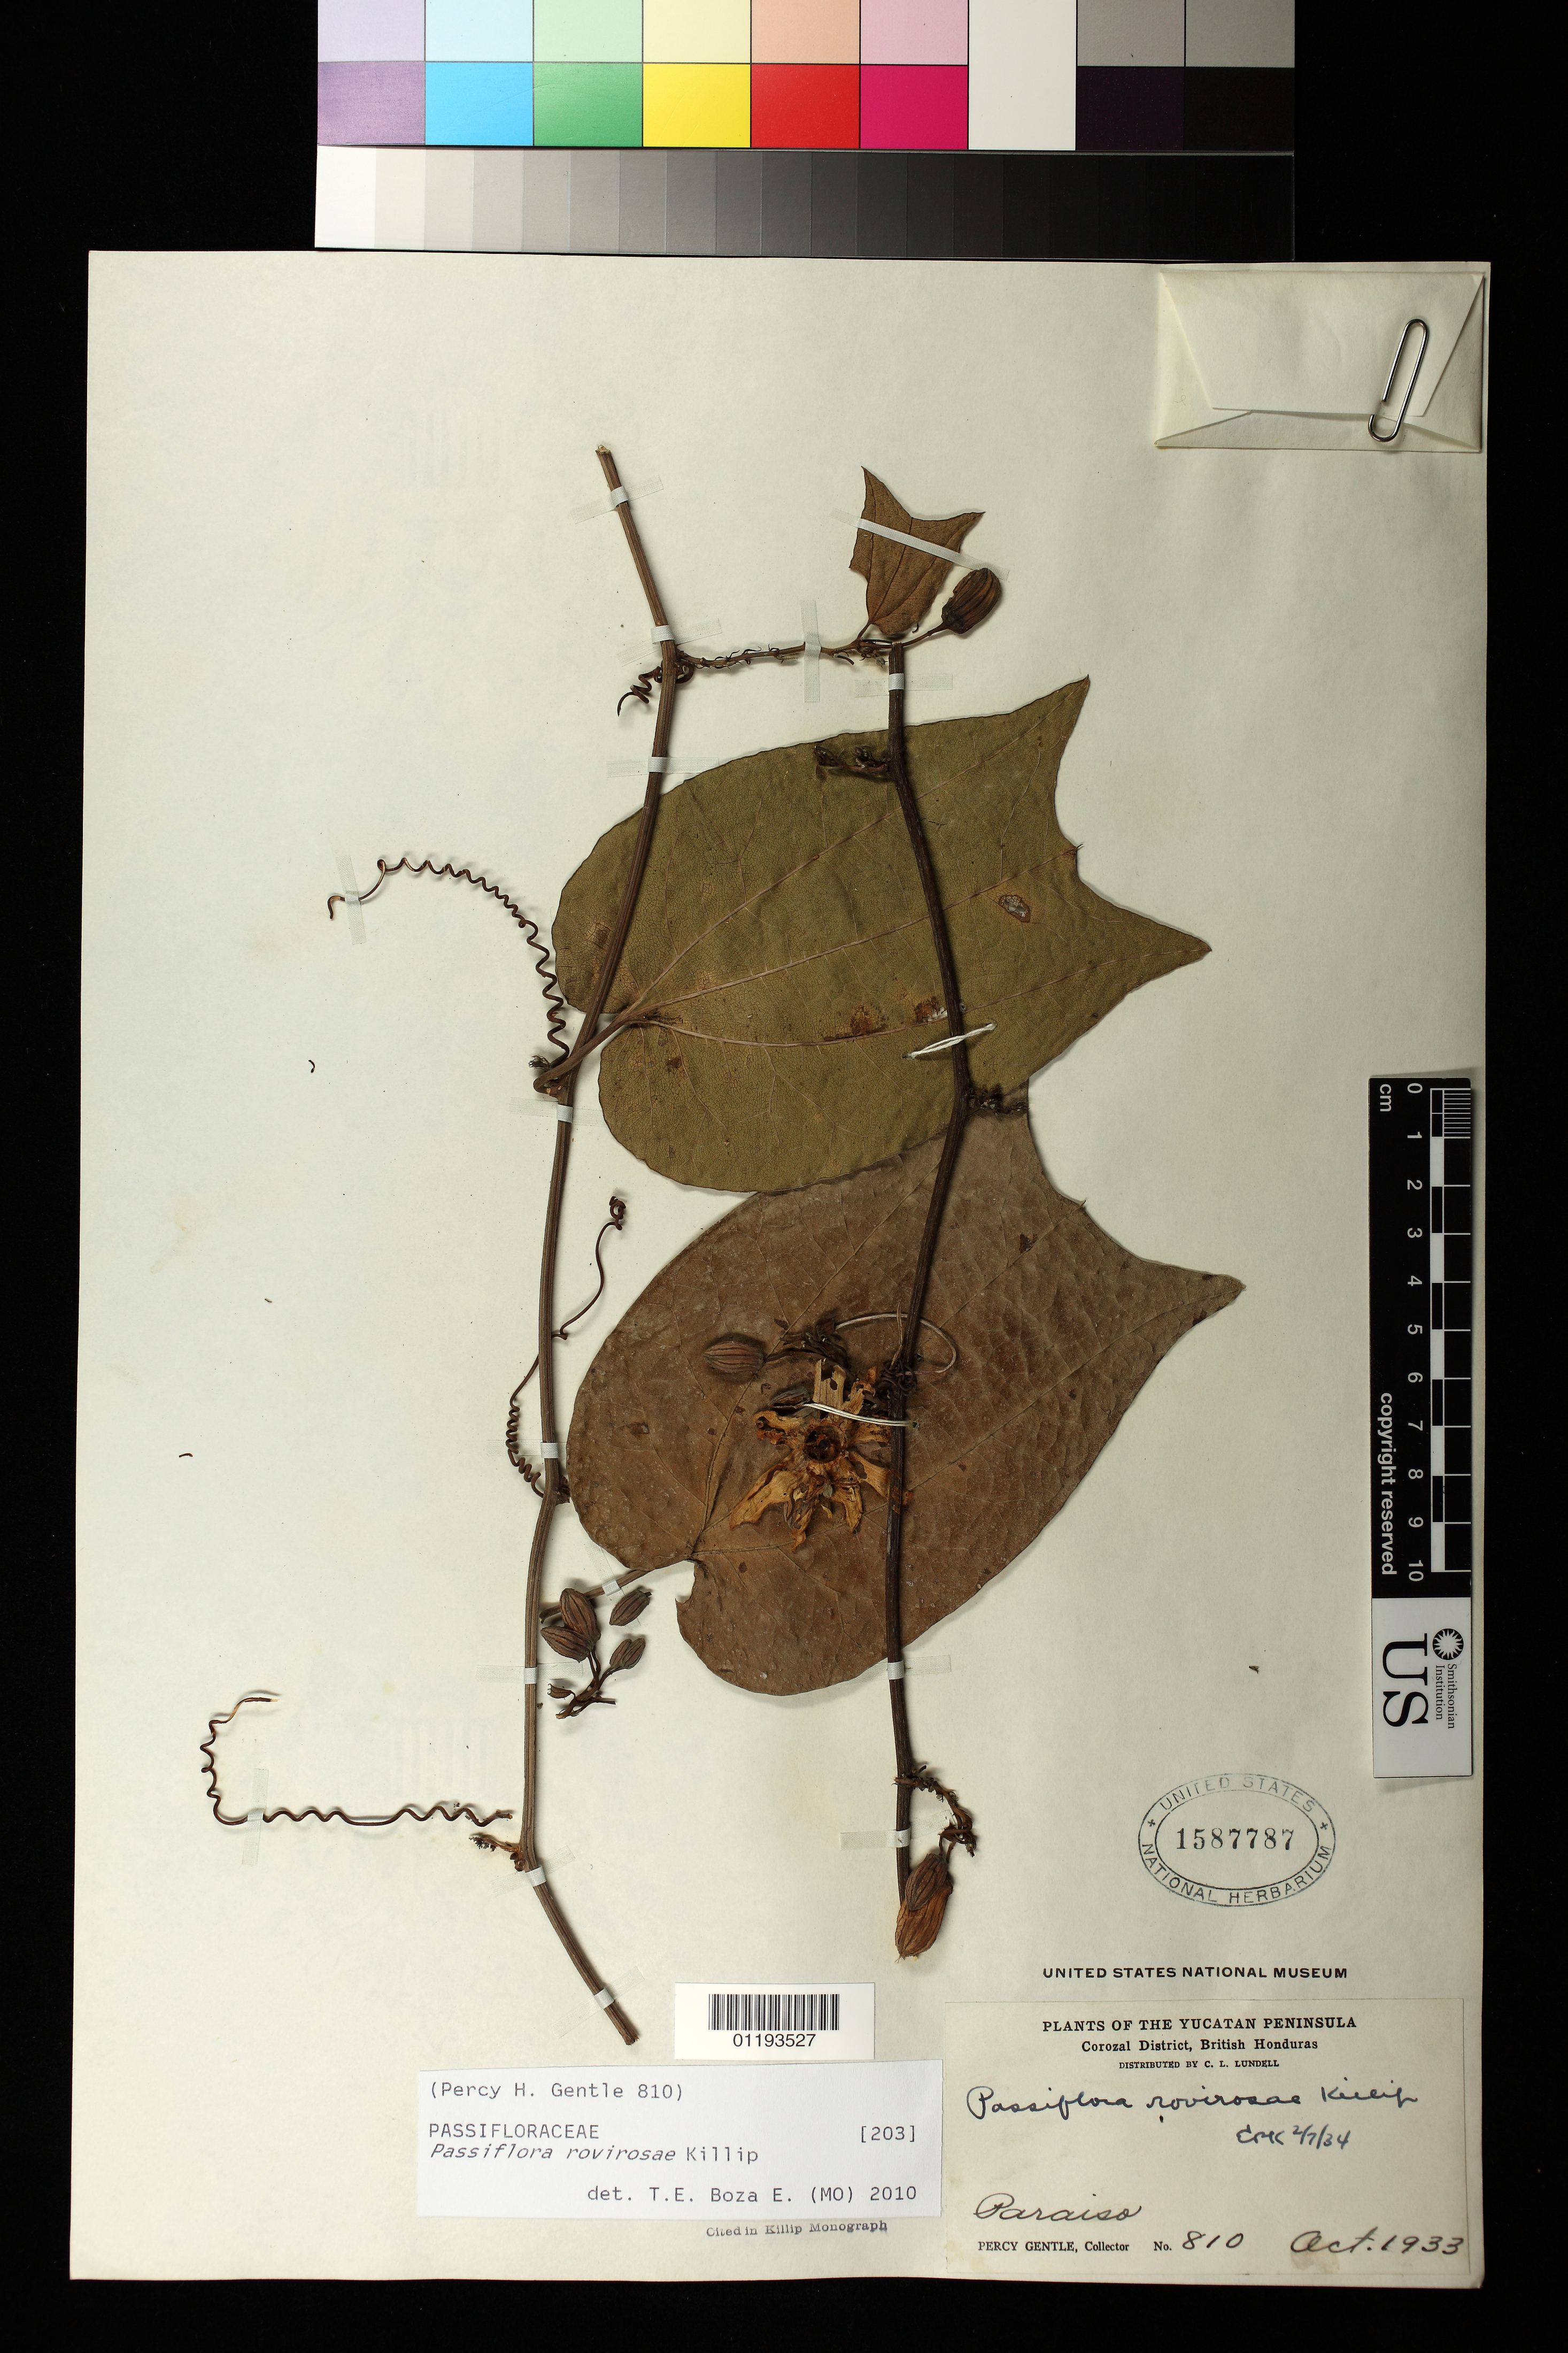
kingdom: Plantae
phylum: Tracheophyta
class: Magnoliopsida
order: Malpighiales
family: Passifloraceae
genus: Passiflora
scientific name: Passiflora rovirosae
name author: Killip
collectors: P. H. Gentle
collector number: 810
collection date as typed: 1933-10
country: Belize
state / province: Corozal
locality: Yucatan Peninsula Corozal District, British Honduras Paraiso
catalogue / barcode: US 1587787